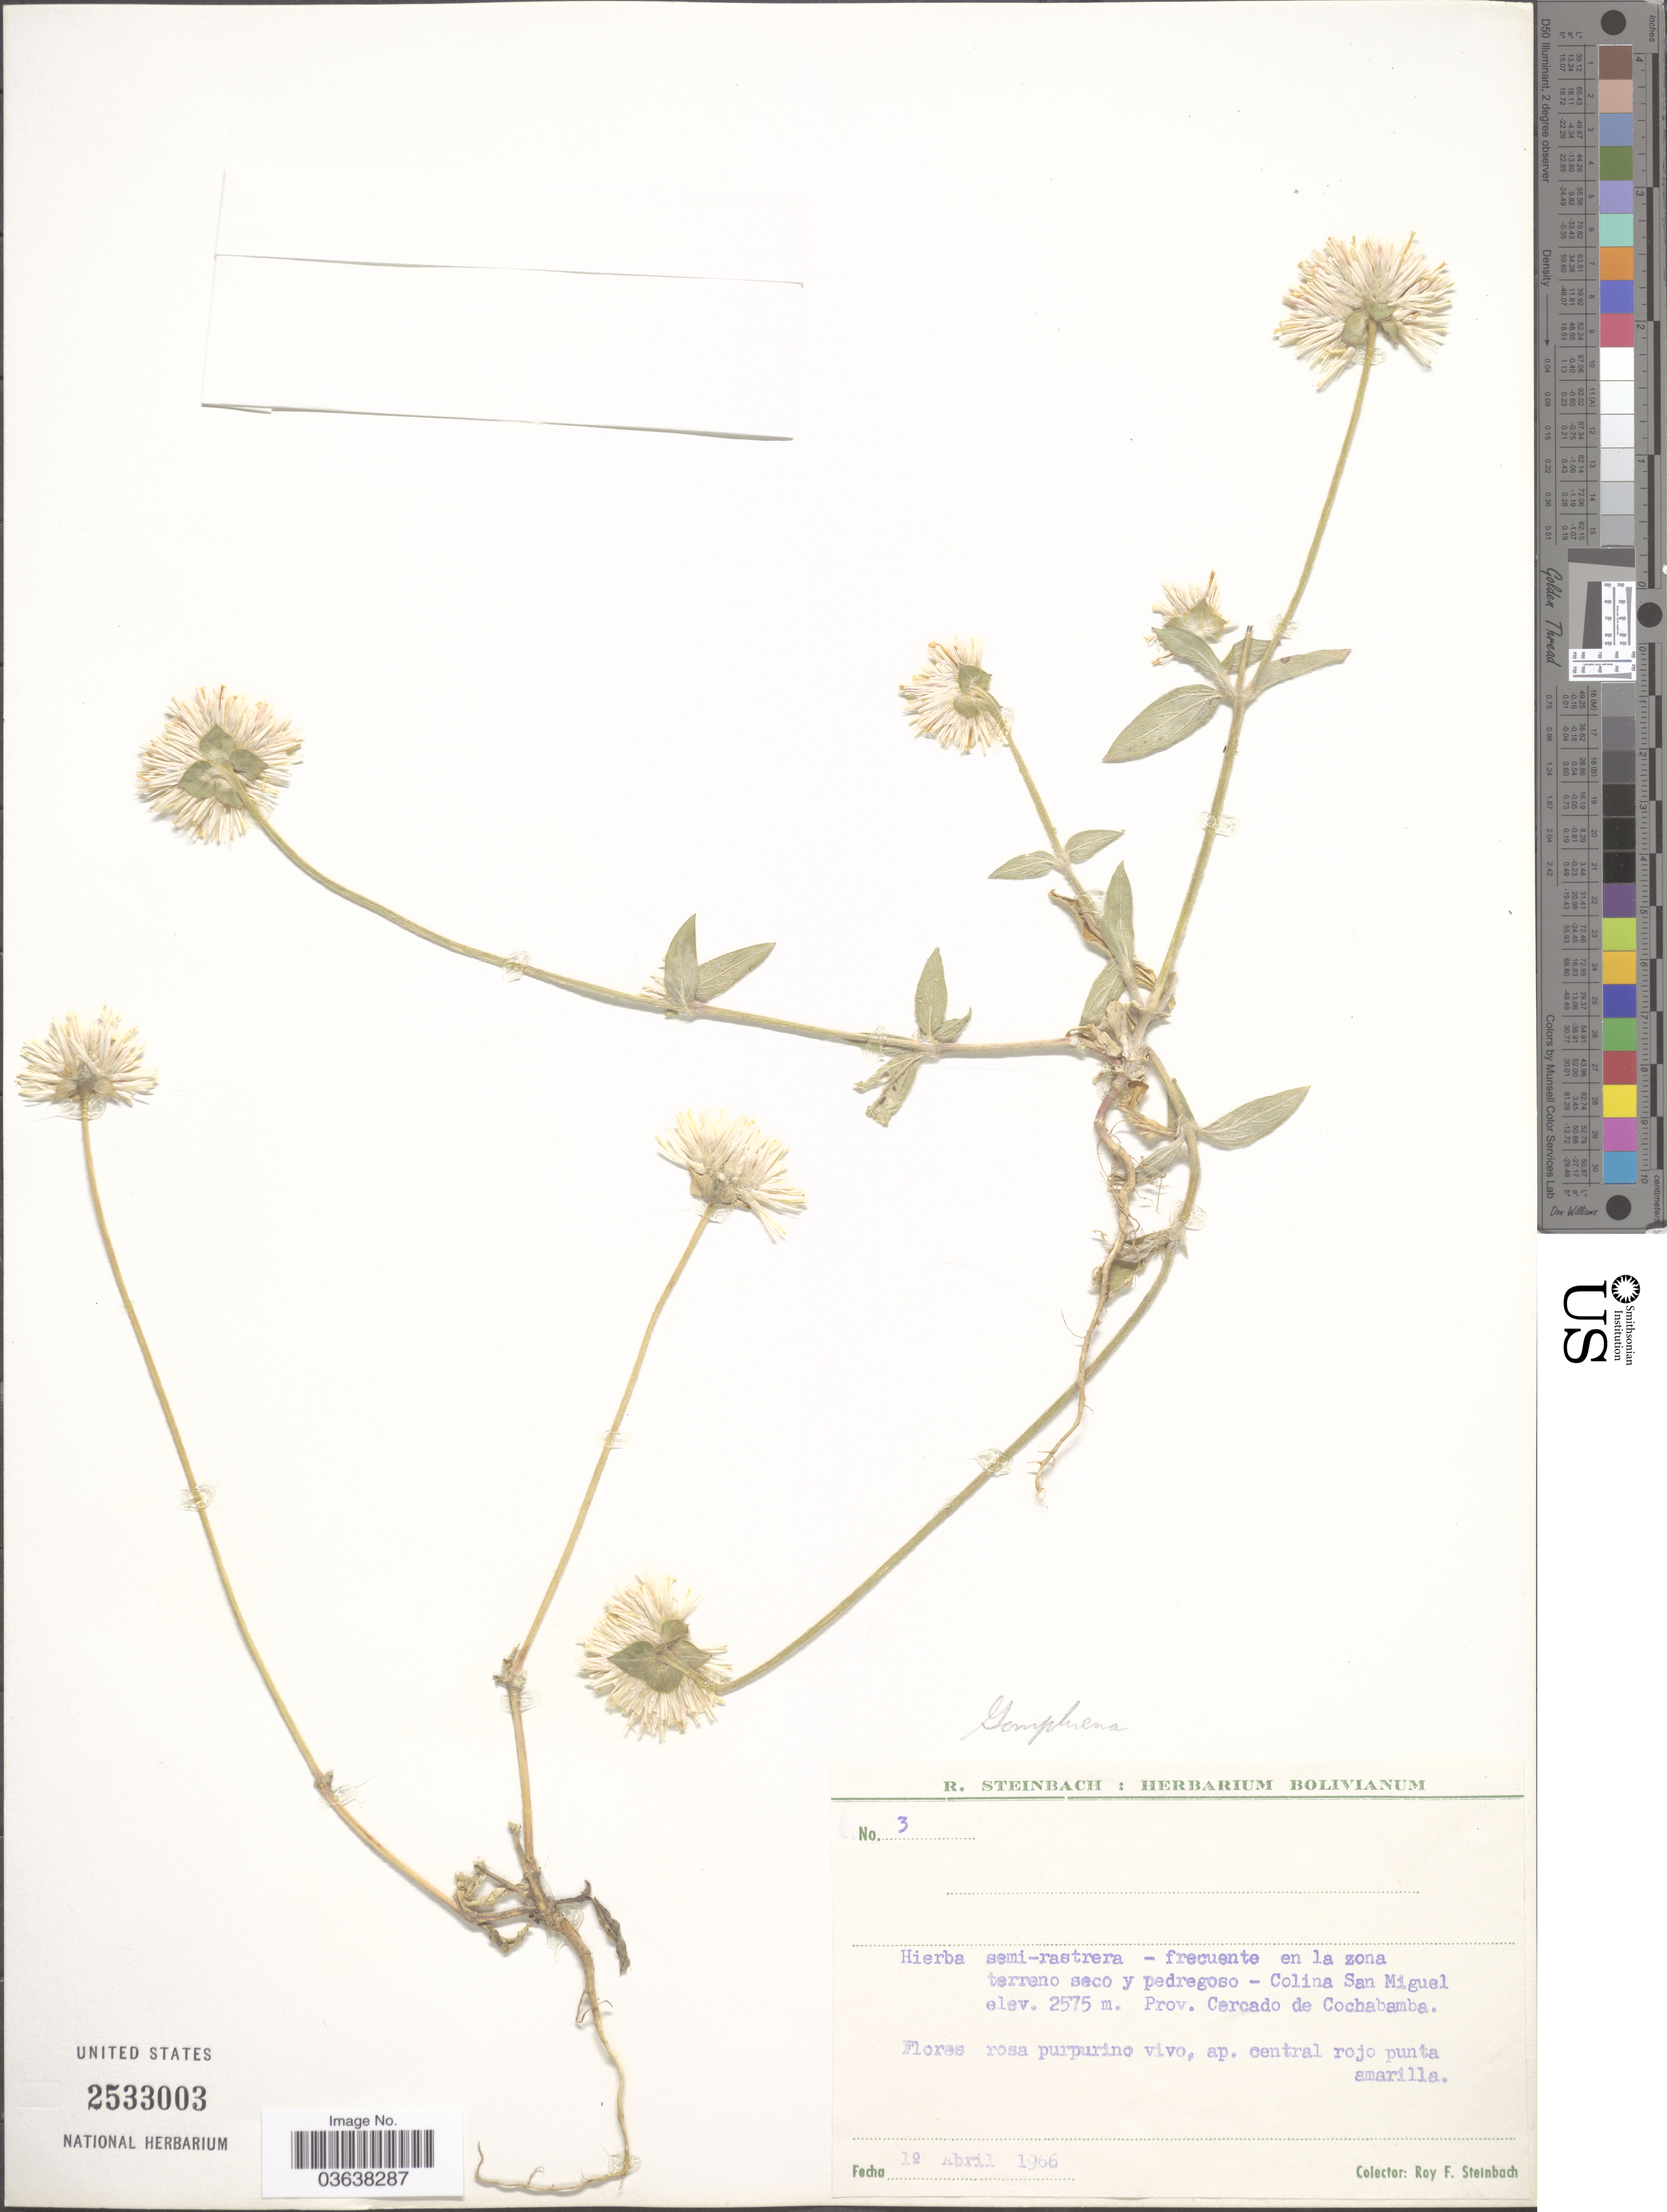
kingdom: Plantae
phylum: Tracheophyta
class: Magnoliopsida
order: Caryophyllales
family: Amaranthaceae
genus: Gomphrena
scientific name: Gomphrena sp.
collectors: R. F. Steinbach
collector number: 3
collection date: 1966-04-01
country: Bolivia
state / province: Cochabamba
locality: Colina San Miguel. Prov. Cercado de Cochabamba.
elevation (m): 2575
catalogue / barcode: US 2533003